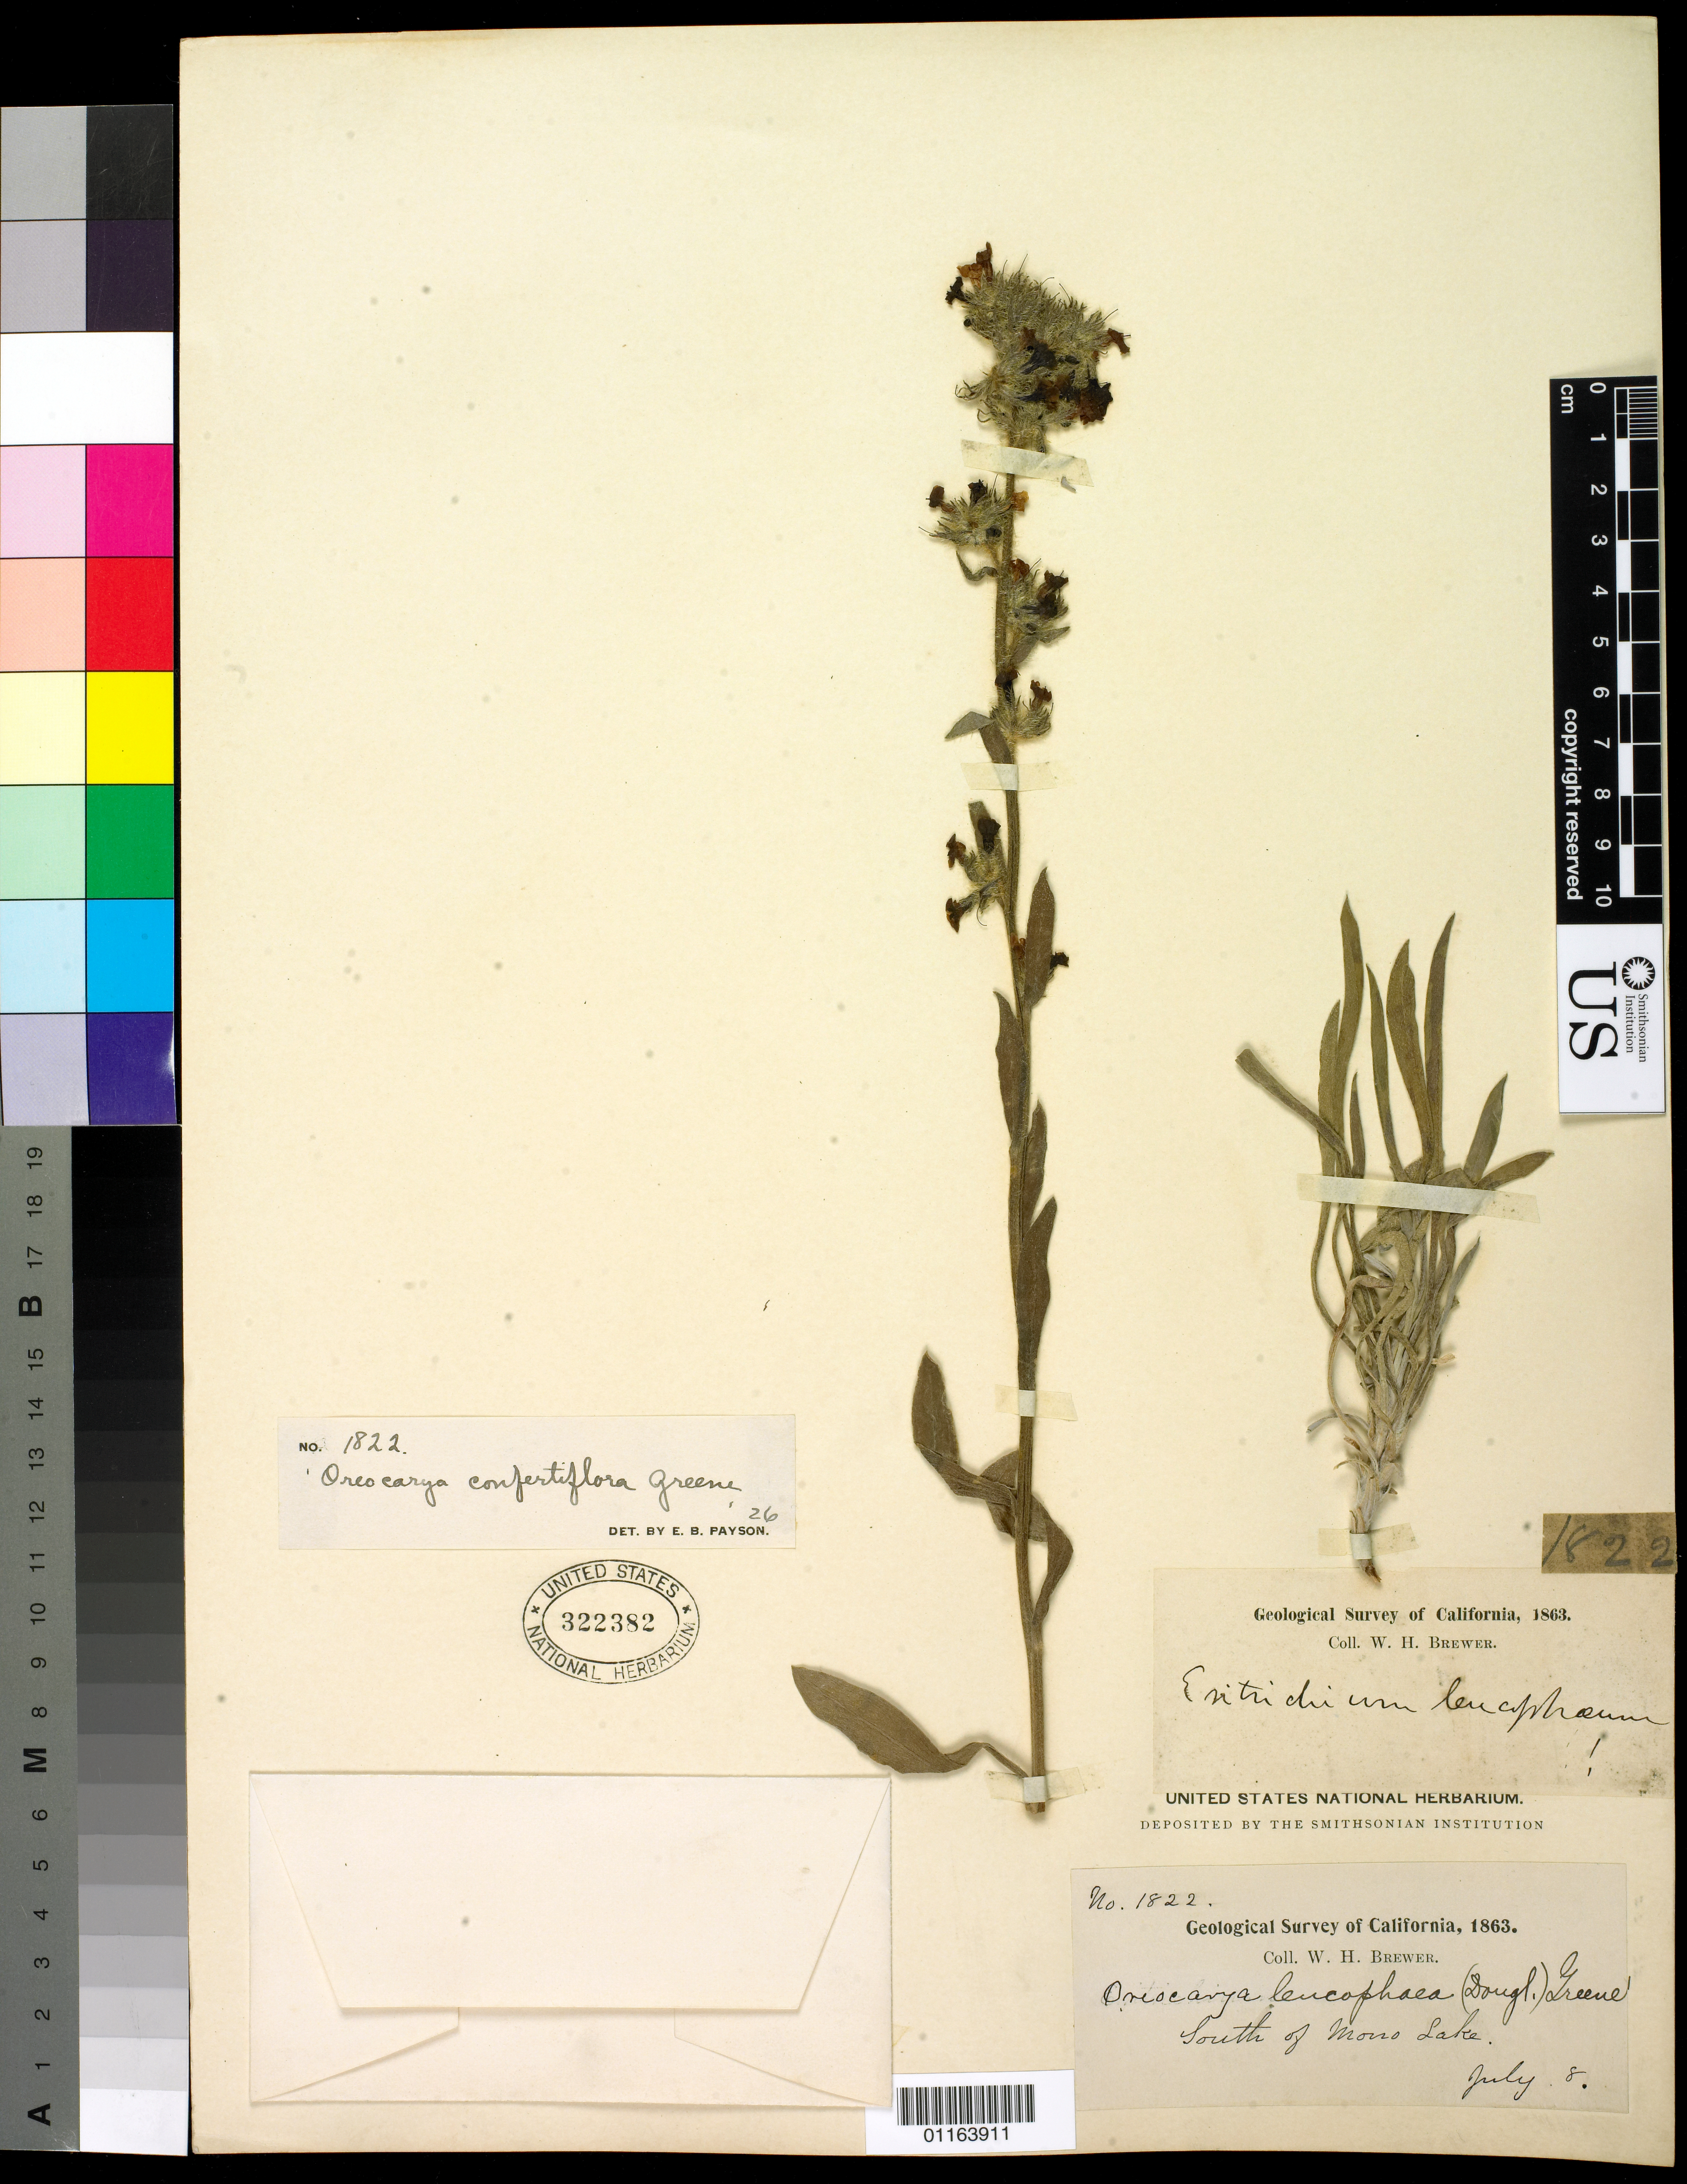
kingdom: Plantae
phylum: Tracheophyta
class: Magnoliopsida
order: Boraginales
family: Boraginaceae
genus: Oreocarya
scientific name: Oreocarya confertiflora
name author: Greene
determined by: Payson, E. B.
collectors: W. H. Brewer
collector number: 1822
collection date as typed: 8 Jul 1863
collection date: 1863-07-08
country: United States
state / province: California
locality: South of Mono Lake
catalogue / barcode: US 322382